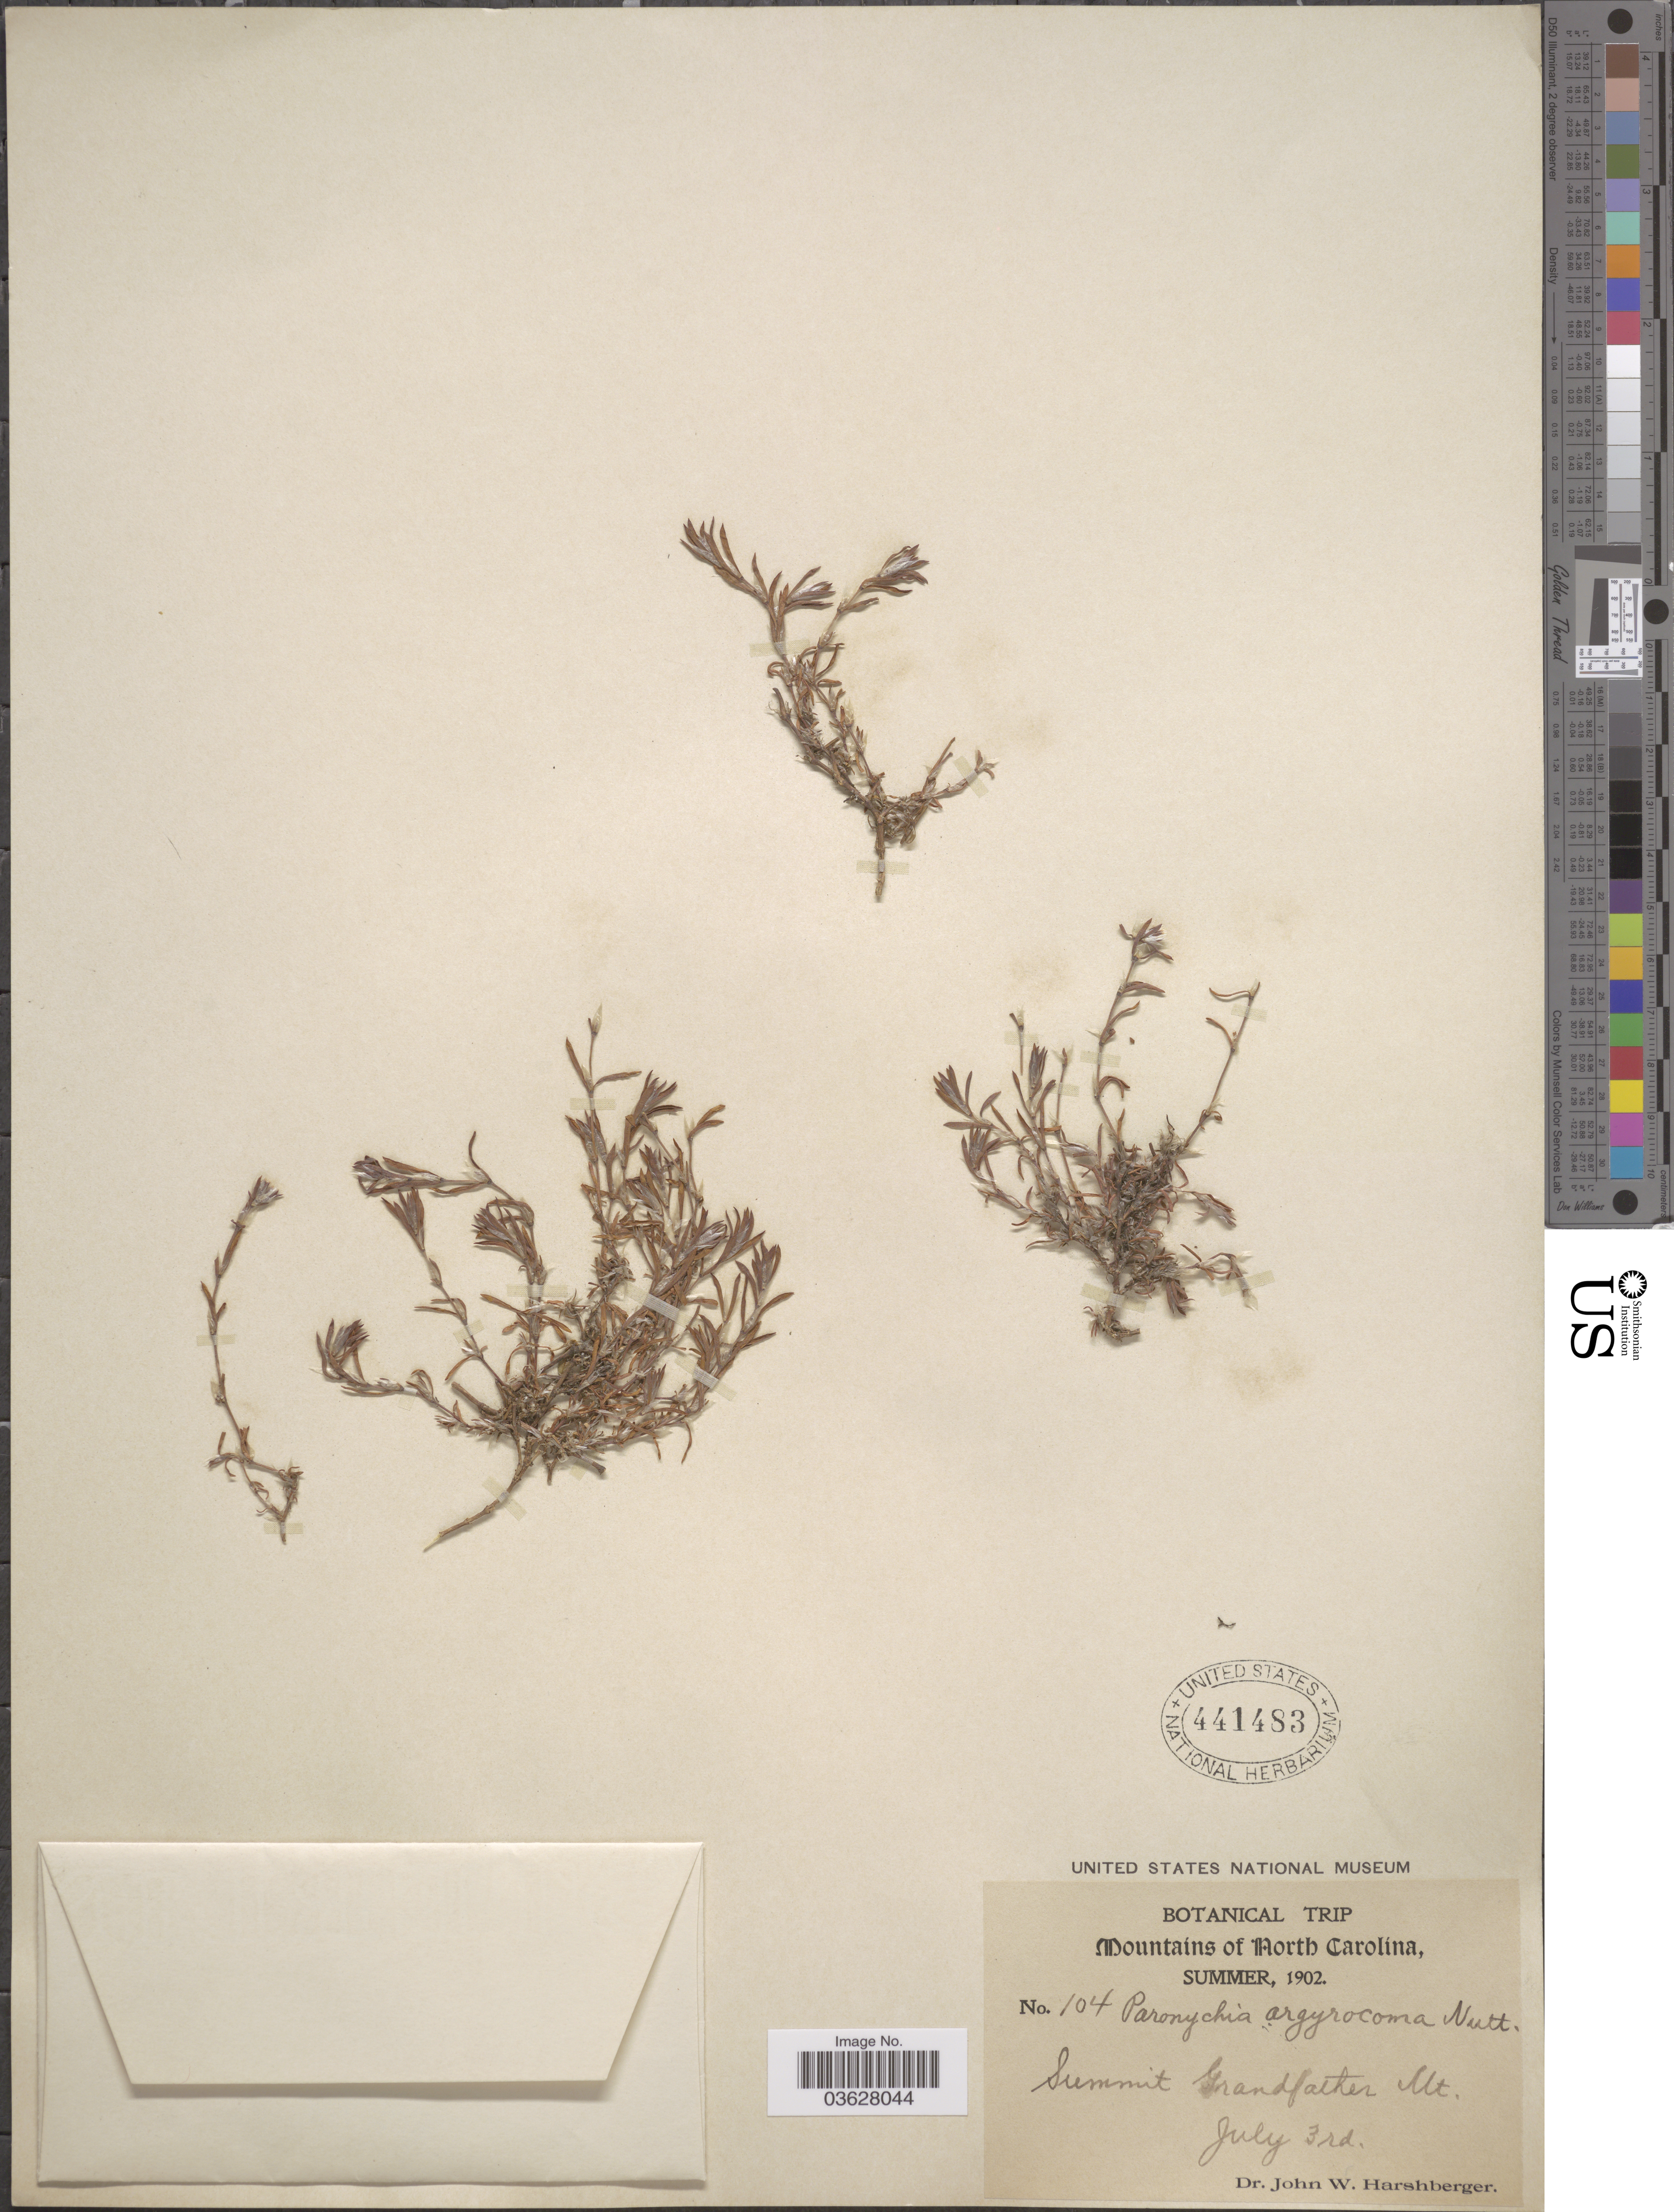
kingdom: Plantae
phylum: Tracheophyta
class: Magnoliopsida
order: Caryophyllales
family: Caryophyllaceae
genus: Paronychia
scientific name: Paronychia argyrocoma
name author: (Michx.) Nutt.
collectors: J. W. Harshberger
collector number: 104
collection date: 1902-07-03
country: United States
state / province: North Carolina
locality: Mountain of North Carolina. Summit Grandfather Mt.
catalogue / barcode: US 441483